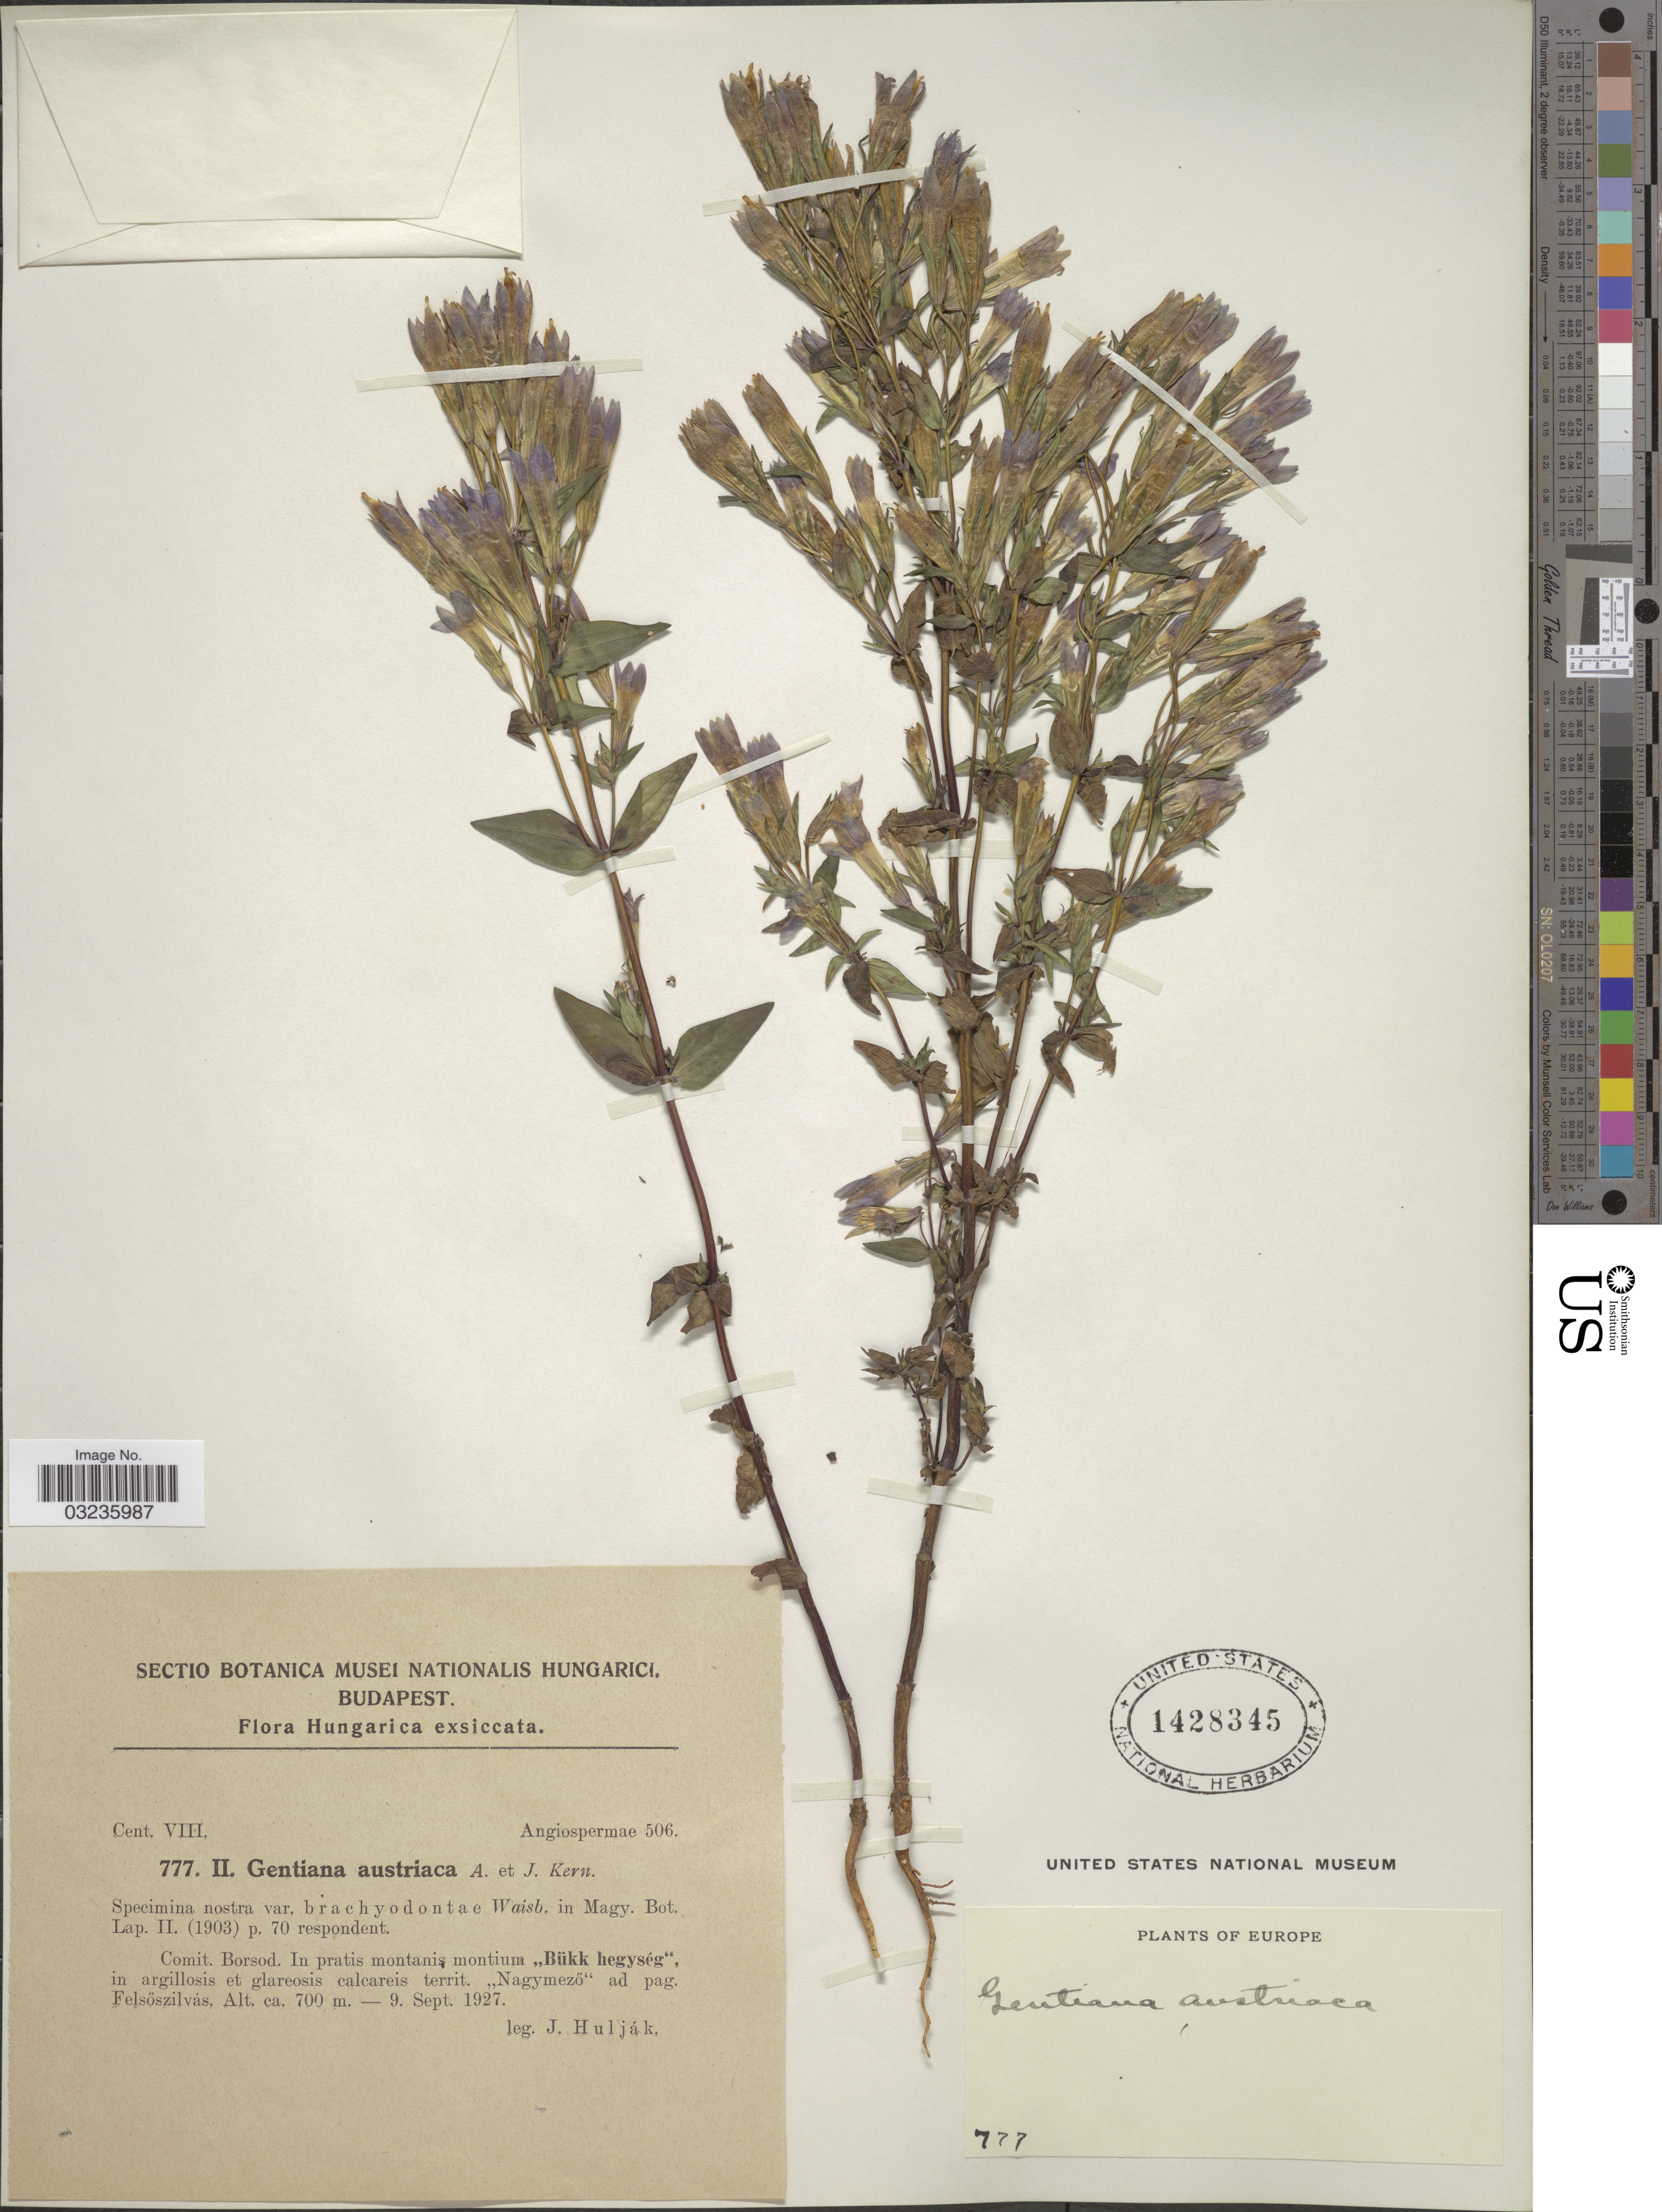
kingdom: Plantae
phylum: Tracheophyta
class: Magnoliopsida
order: Gentianales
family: Gentianaceae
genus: Gentiana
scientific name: Gentiana austriaca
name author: A. Kern. & Jos. Kern.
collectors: J. Huljak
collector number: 777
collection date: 1927-09-09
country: Hungary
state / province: Borsod-Abaúj-Zemplén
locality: Comit. Borsod. In pratis montanis montium "Bükk hegység", in argillosis et glareosis calcareis territ. "Nagymezo" ad pag. Felsöszilvás.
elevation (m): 700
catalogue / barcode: US 1428345